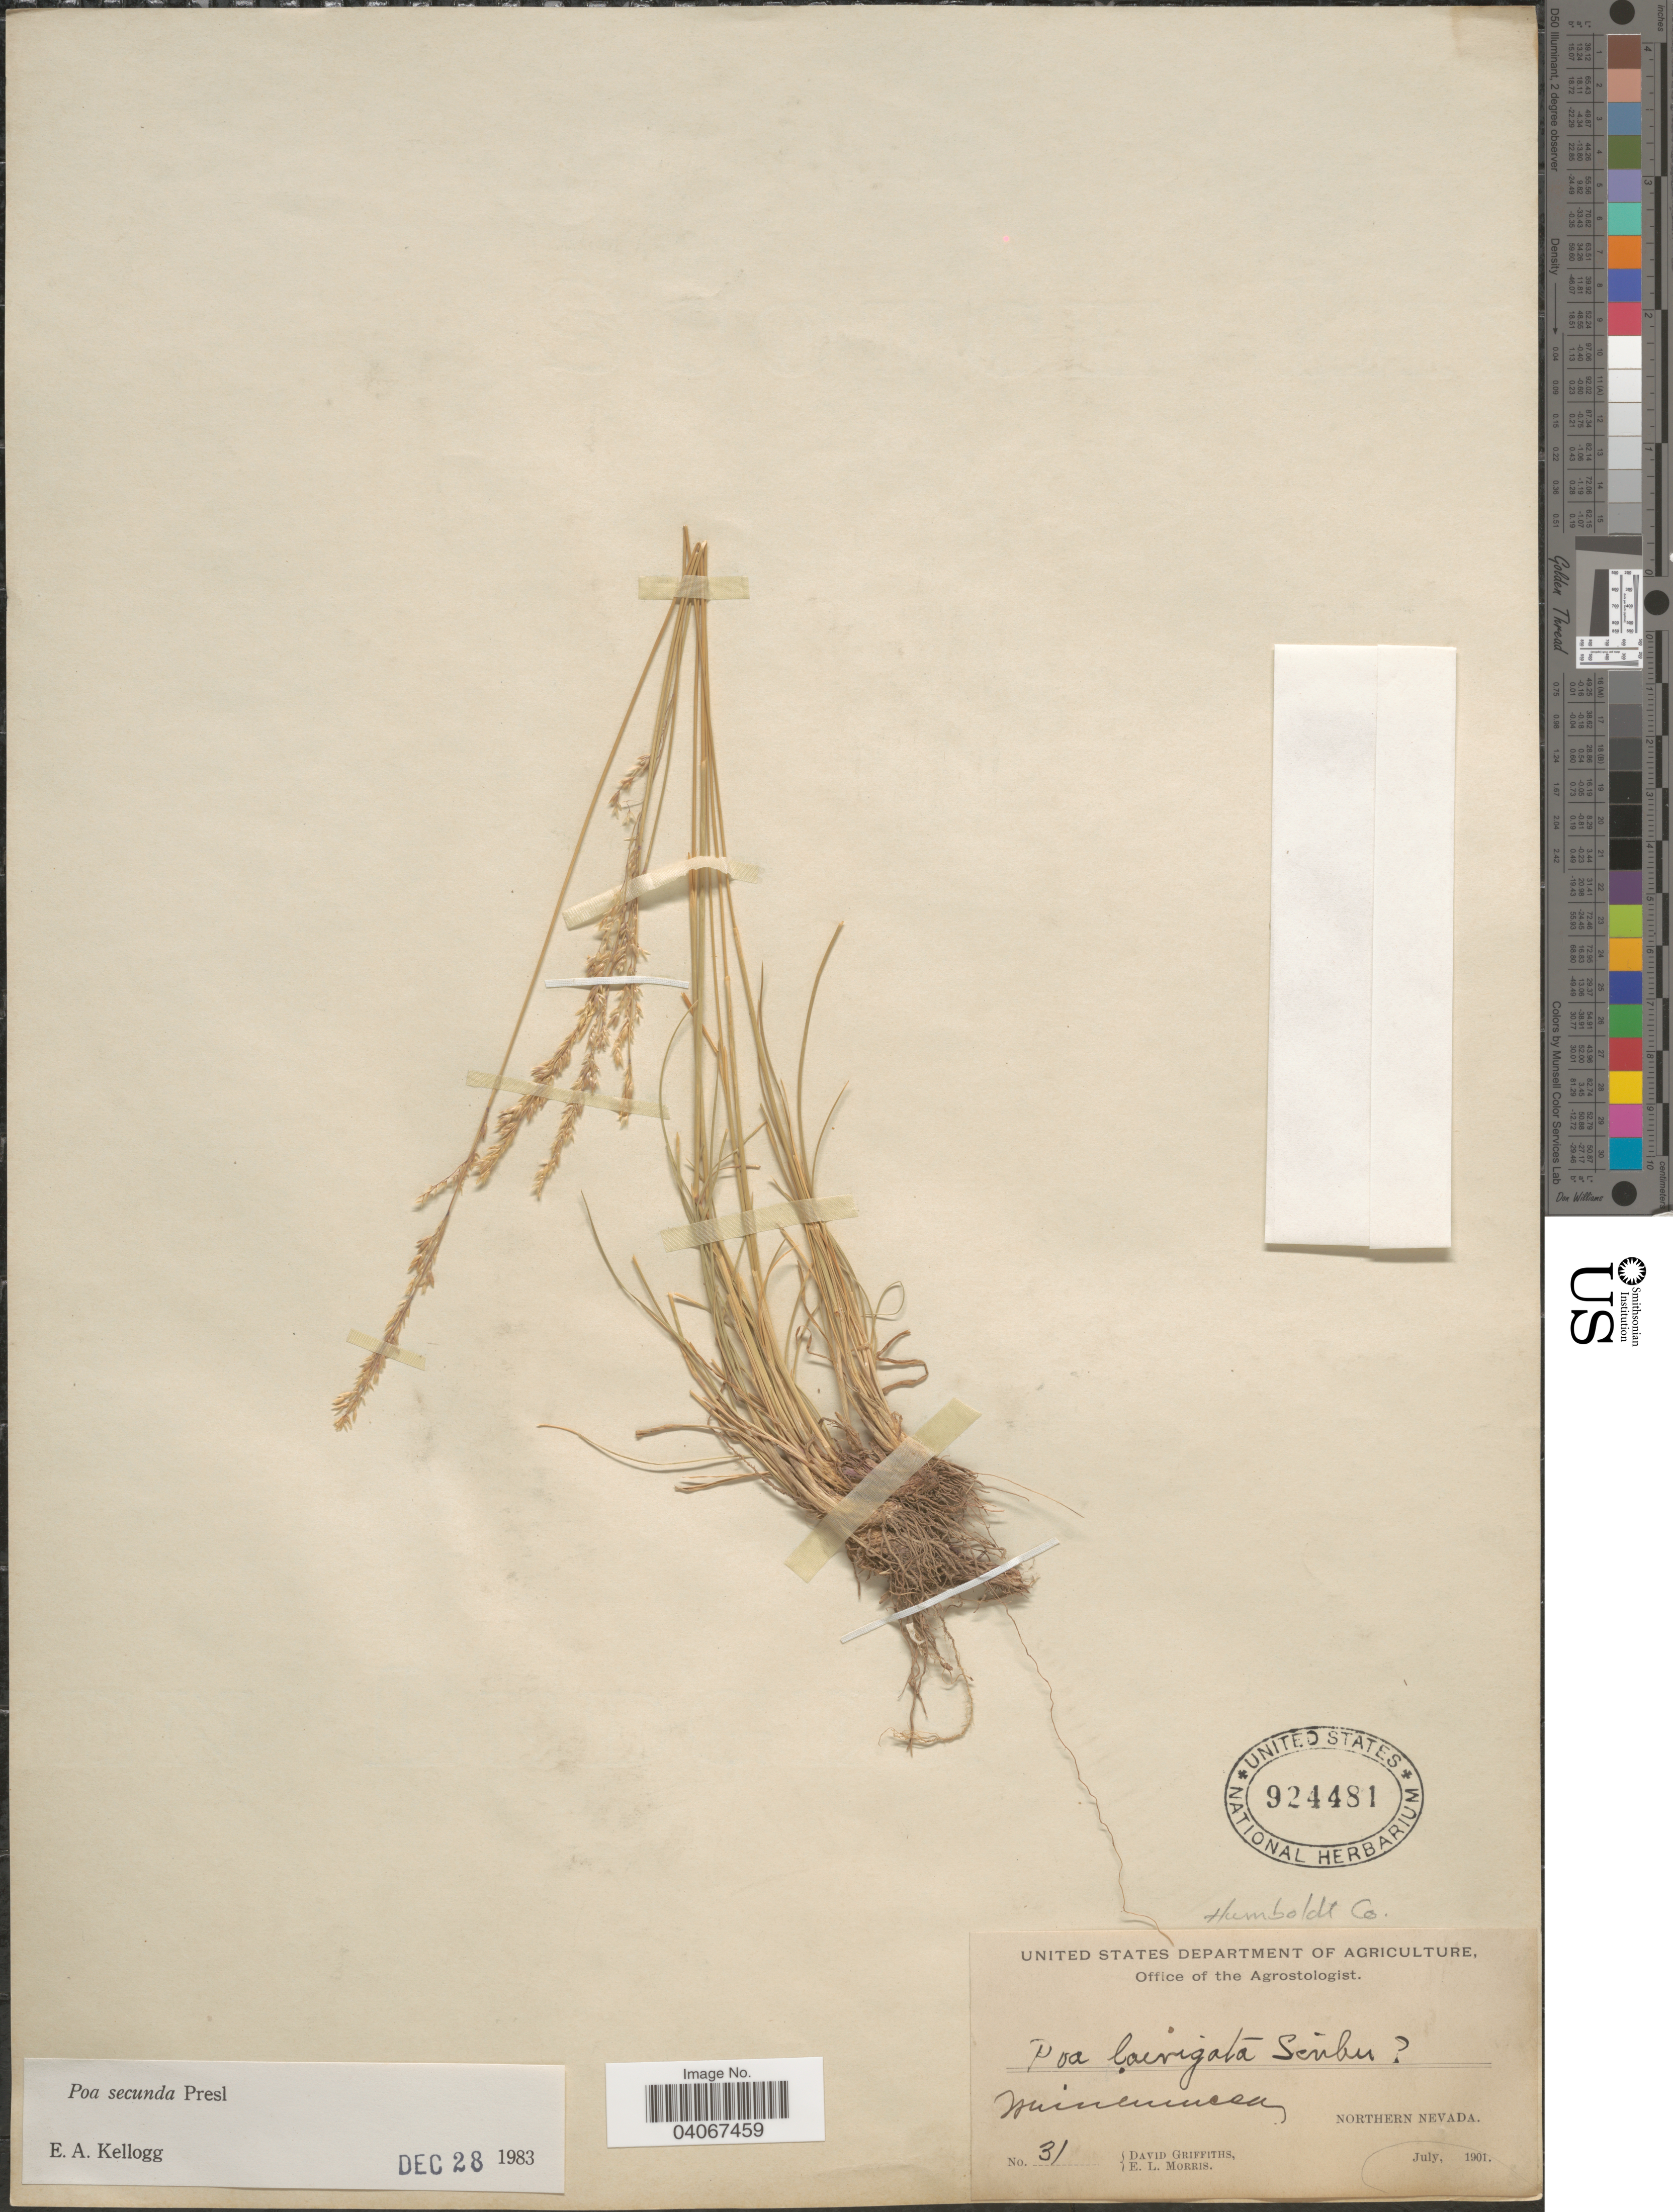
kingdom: Plantae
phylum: Tracheophyta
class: Liliopsida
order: Poales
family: Poaceae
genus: Poa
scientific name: Poa secunda subsp. secunda var. secunda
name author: J. Presl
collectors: D. Griffiths & E. Morris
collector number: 31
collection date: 1901-07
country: United States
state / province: Nevada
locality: Humboldt Co. Winnemucca, Northern Nevada.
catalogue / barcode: US 924481